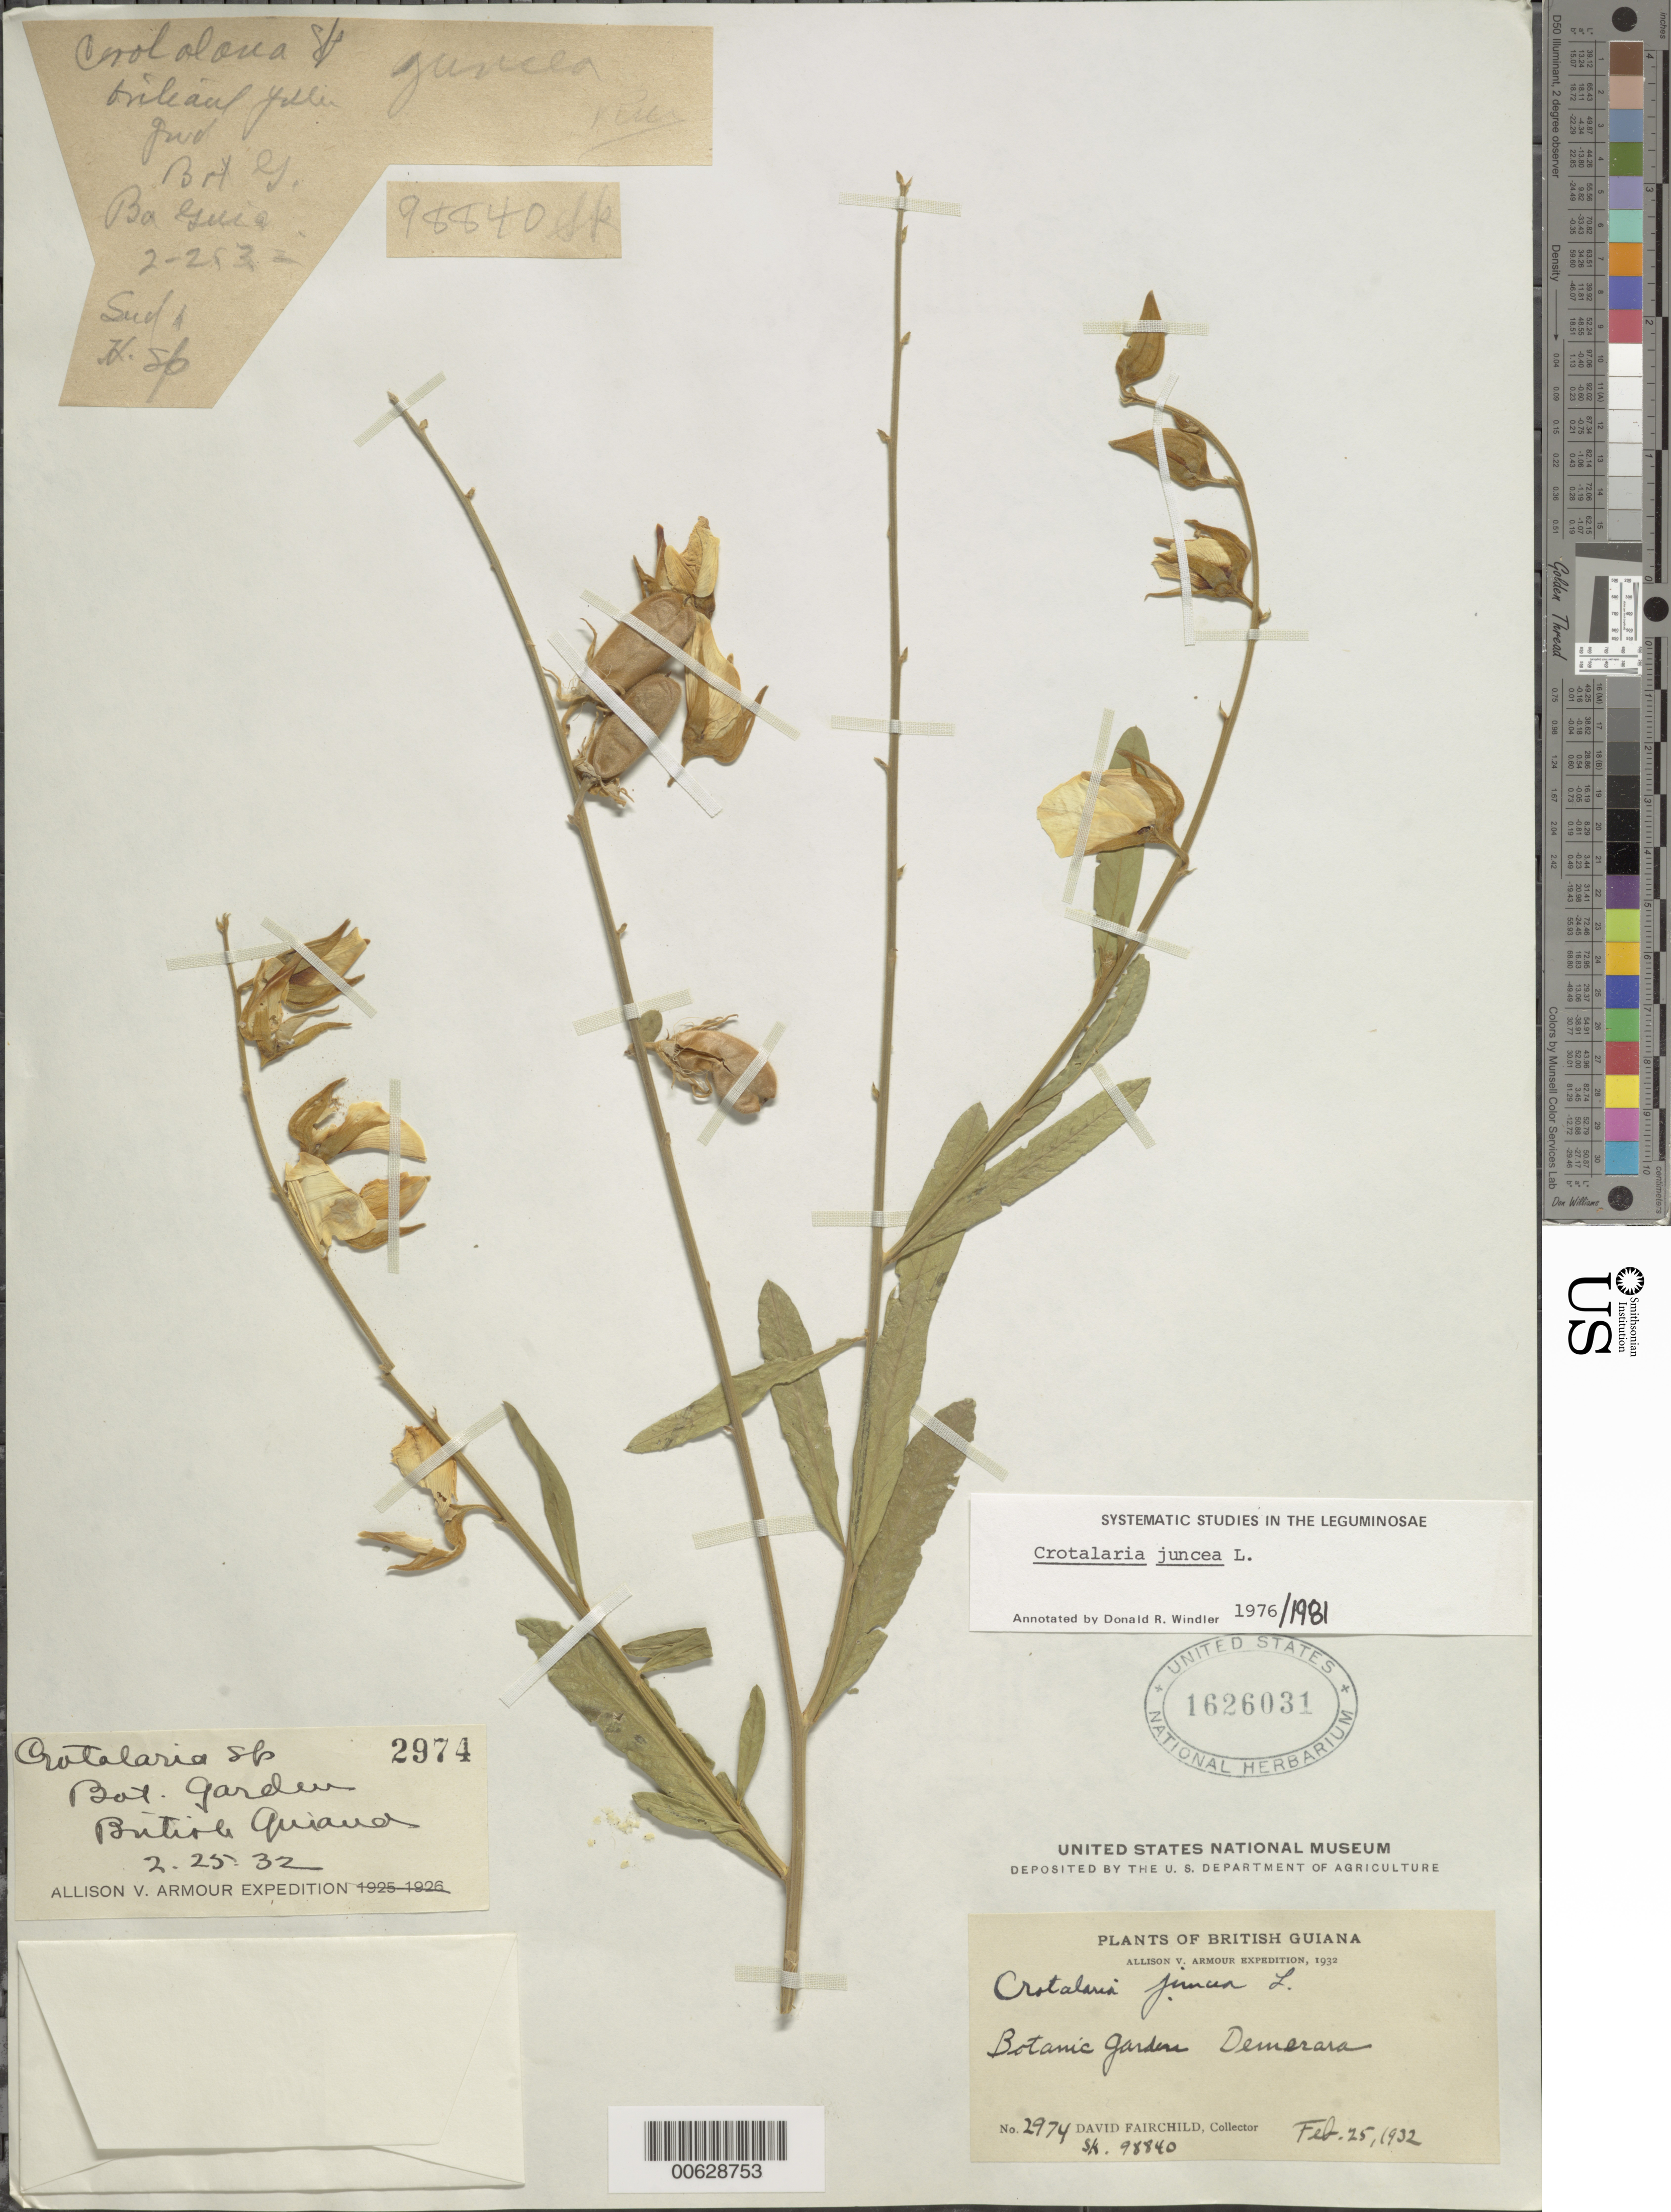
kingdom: Plantae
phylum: Tracheophyta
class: Magnoliopsida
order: Fabales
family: Fabaceae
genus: Crotalaria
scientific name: Crotalaria juncea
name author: L.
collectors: D. G. Fairchild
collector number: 2974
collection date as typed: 25-Feb-32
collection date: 1932-02-25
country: Guyana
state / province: Demerara-Mahaica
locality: Georgetown, Botanic Gardens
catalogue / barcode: US 1626031